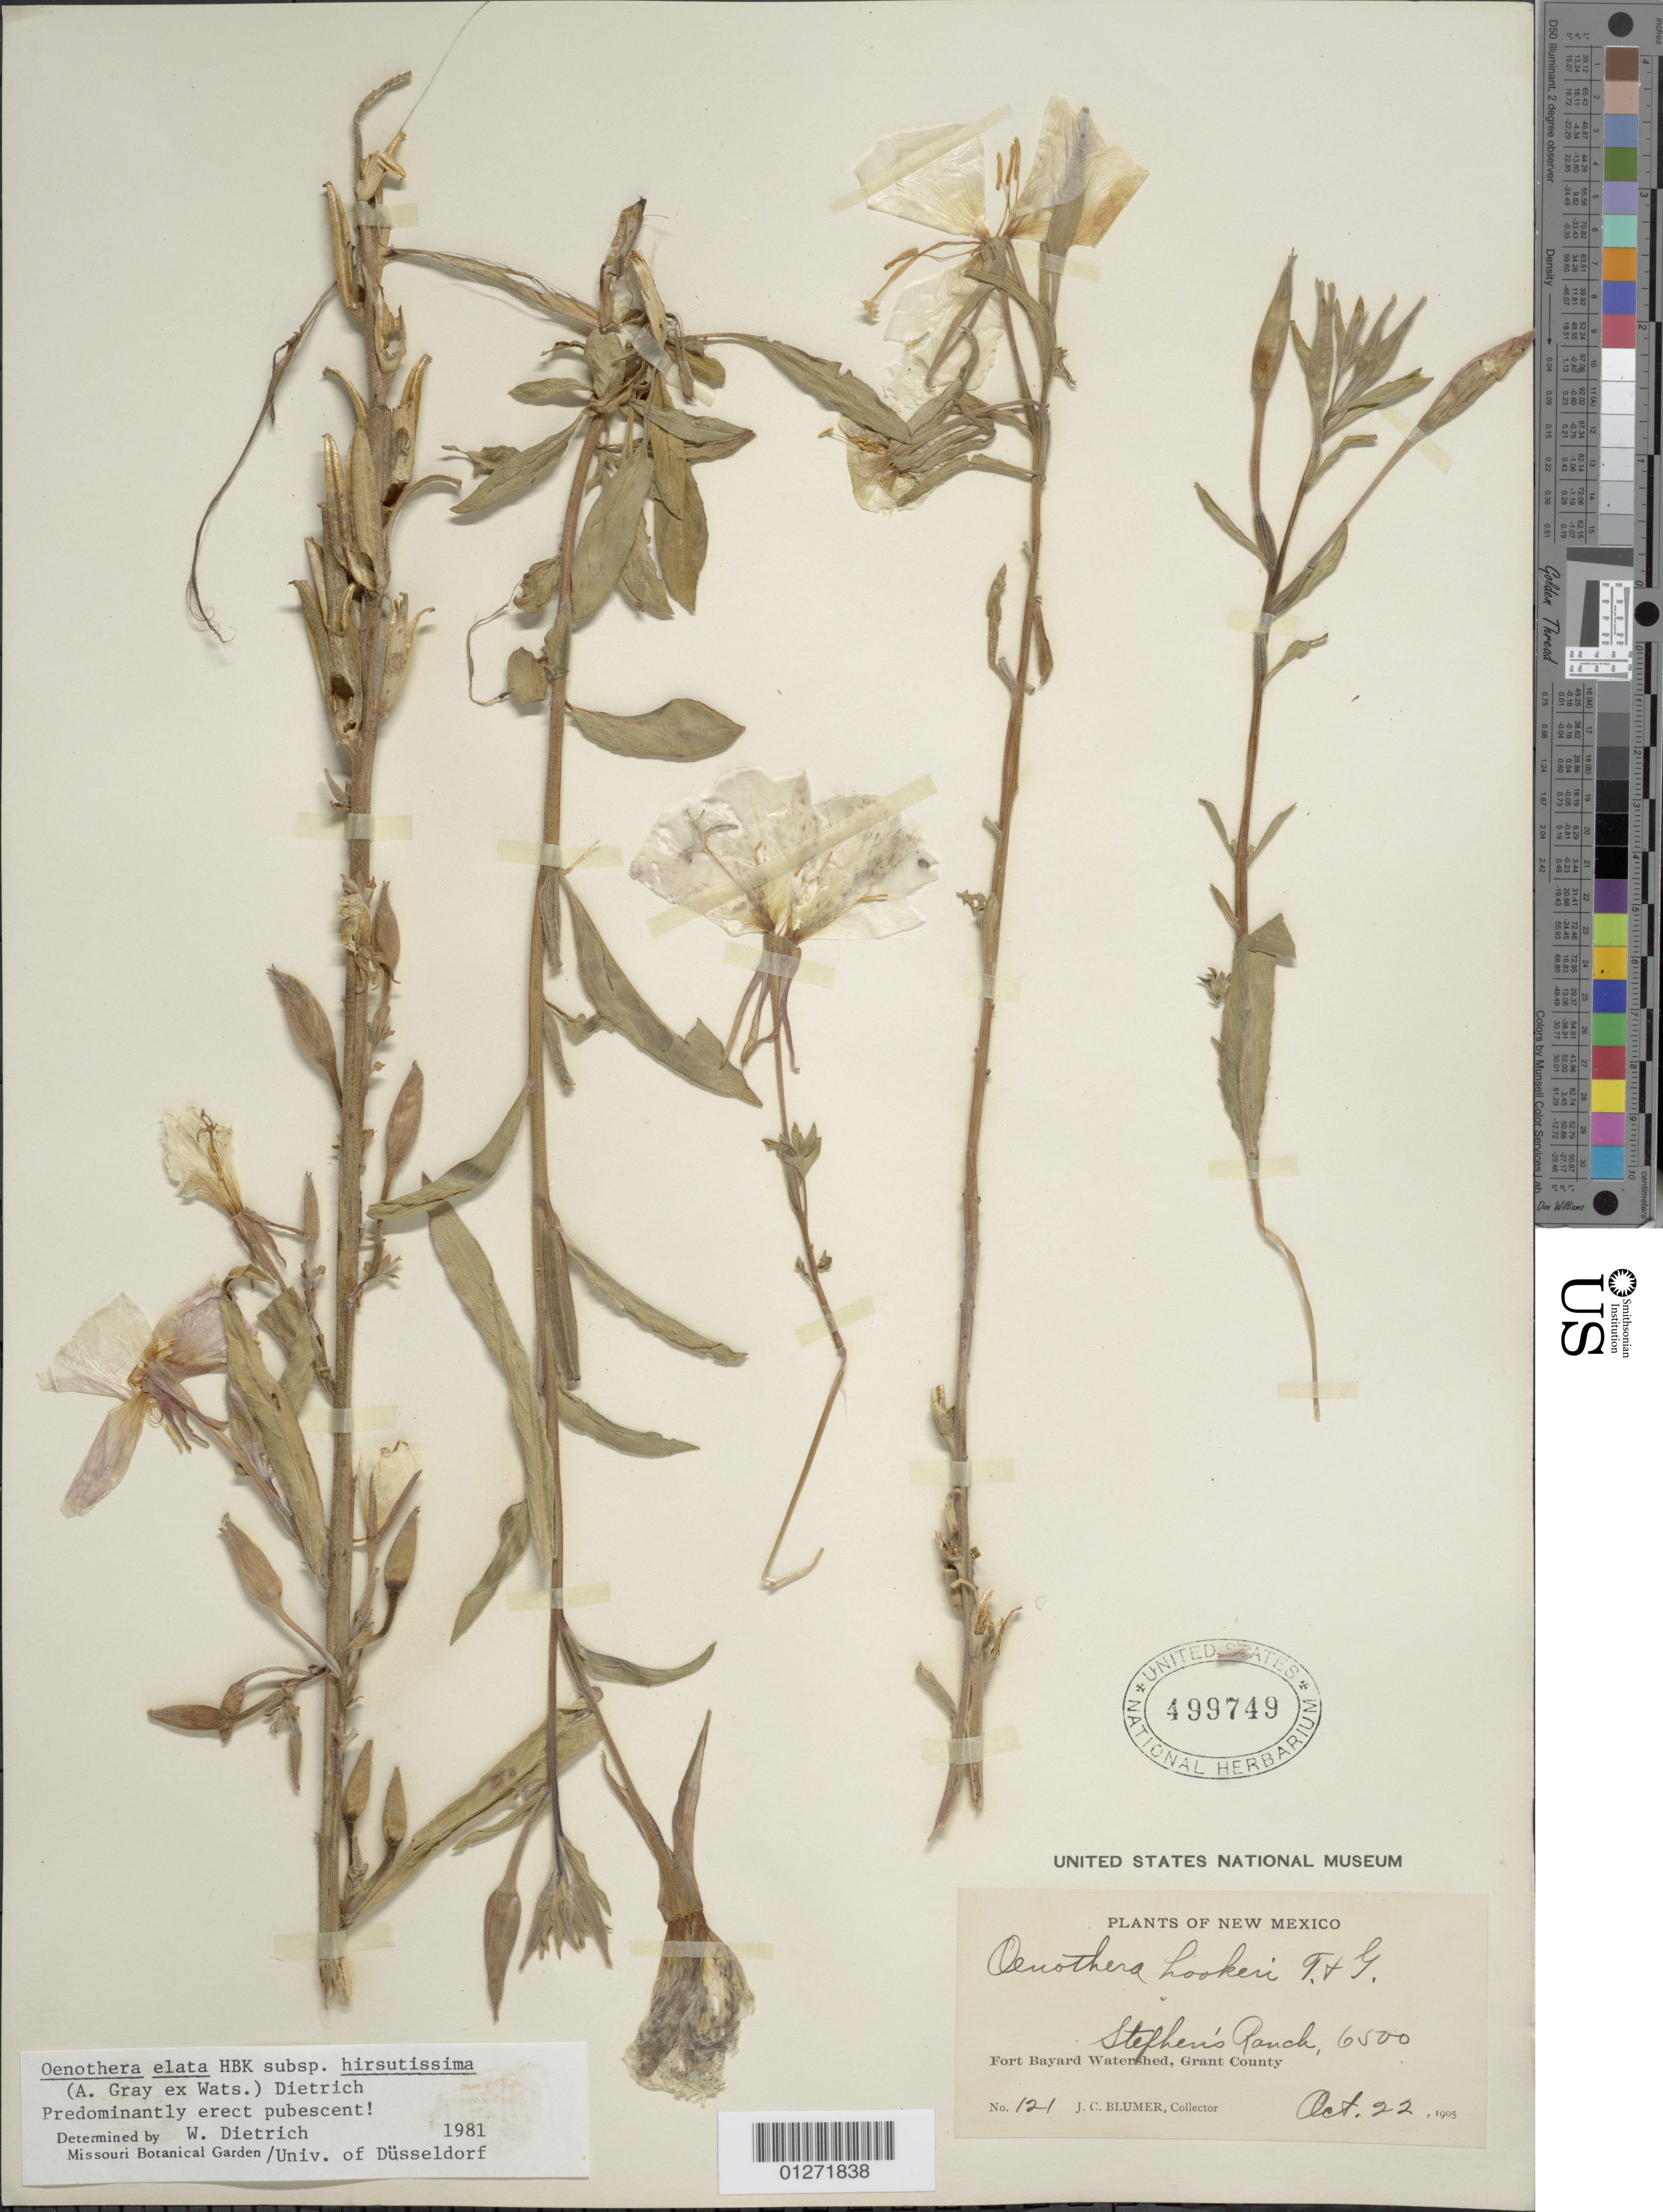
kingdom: Plantae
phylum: Tracheophyta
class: Magnoliopsida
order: Myrtales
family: Onagraceae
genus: Oenothera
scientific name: Oenothera elata subsp. hirsutissima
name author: (A. Gray ex S. Watson) W. Dietr.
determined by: Dietrich, W.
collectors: J. C. Blumer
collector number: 121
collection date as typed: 22 Oct 1905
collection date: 1905-10-22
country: United States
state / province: New Mexico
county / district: Grant County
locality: Stephen's Ranch, Fort Bayard Watershed.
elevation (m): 1981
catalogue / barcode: US 499749